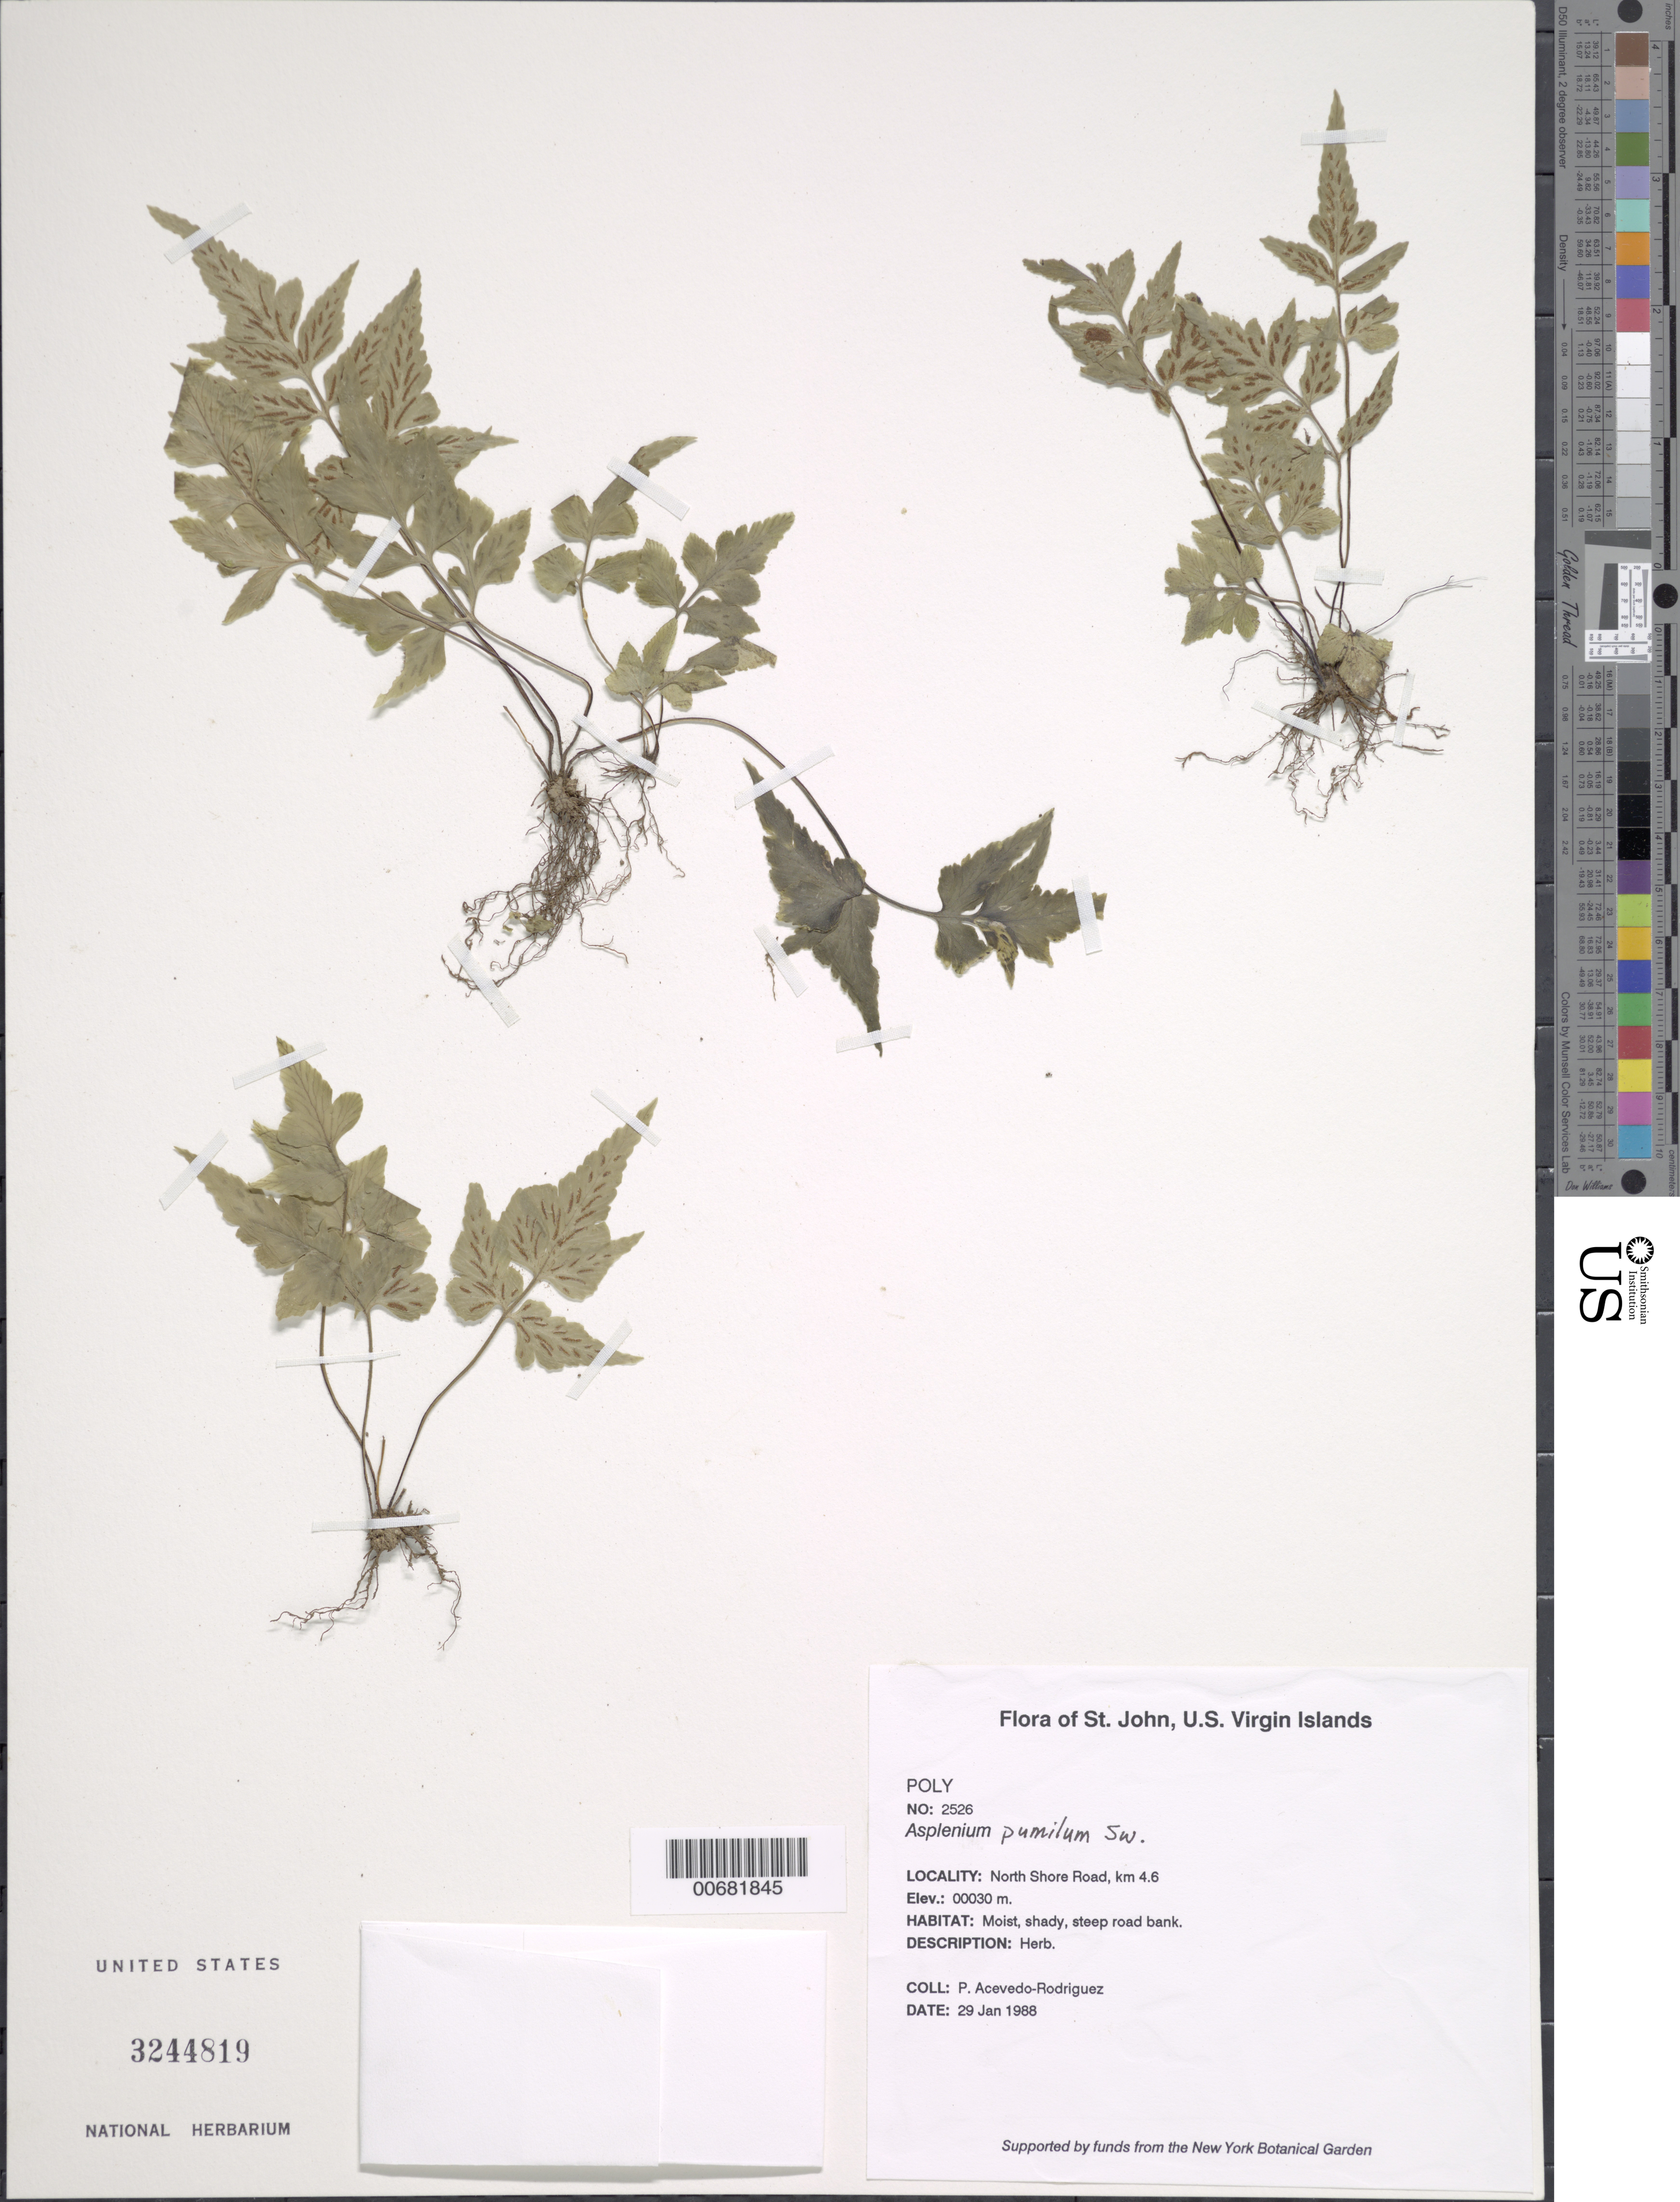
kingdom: Plantae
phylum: Tracheophyta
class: Polypodiopsida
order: Polypodiales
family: Aspleniaceae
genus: Asplenium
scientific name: Asplenium pumilum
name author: Sw.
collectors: P. Acevedo-Rodr.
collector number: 2526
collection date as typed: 29 Jan 1988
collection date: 1988-01-29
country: U.S. Virgin Islands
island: St. John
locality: Maho Bay Quarter; North Shore Road, km 4.6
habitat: Moist, shady, steep road bank.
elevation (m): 30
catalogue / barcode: US 3244819